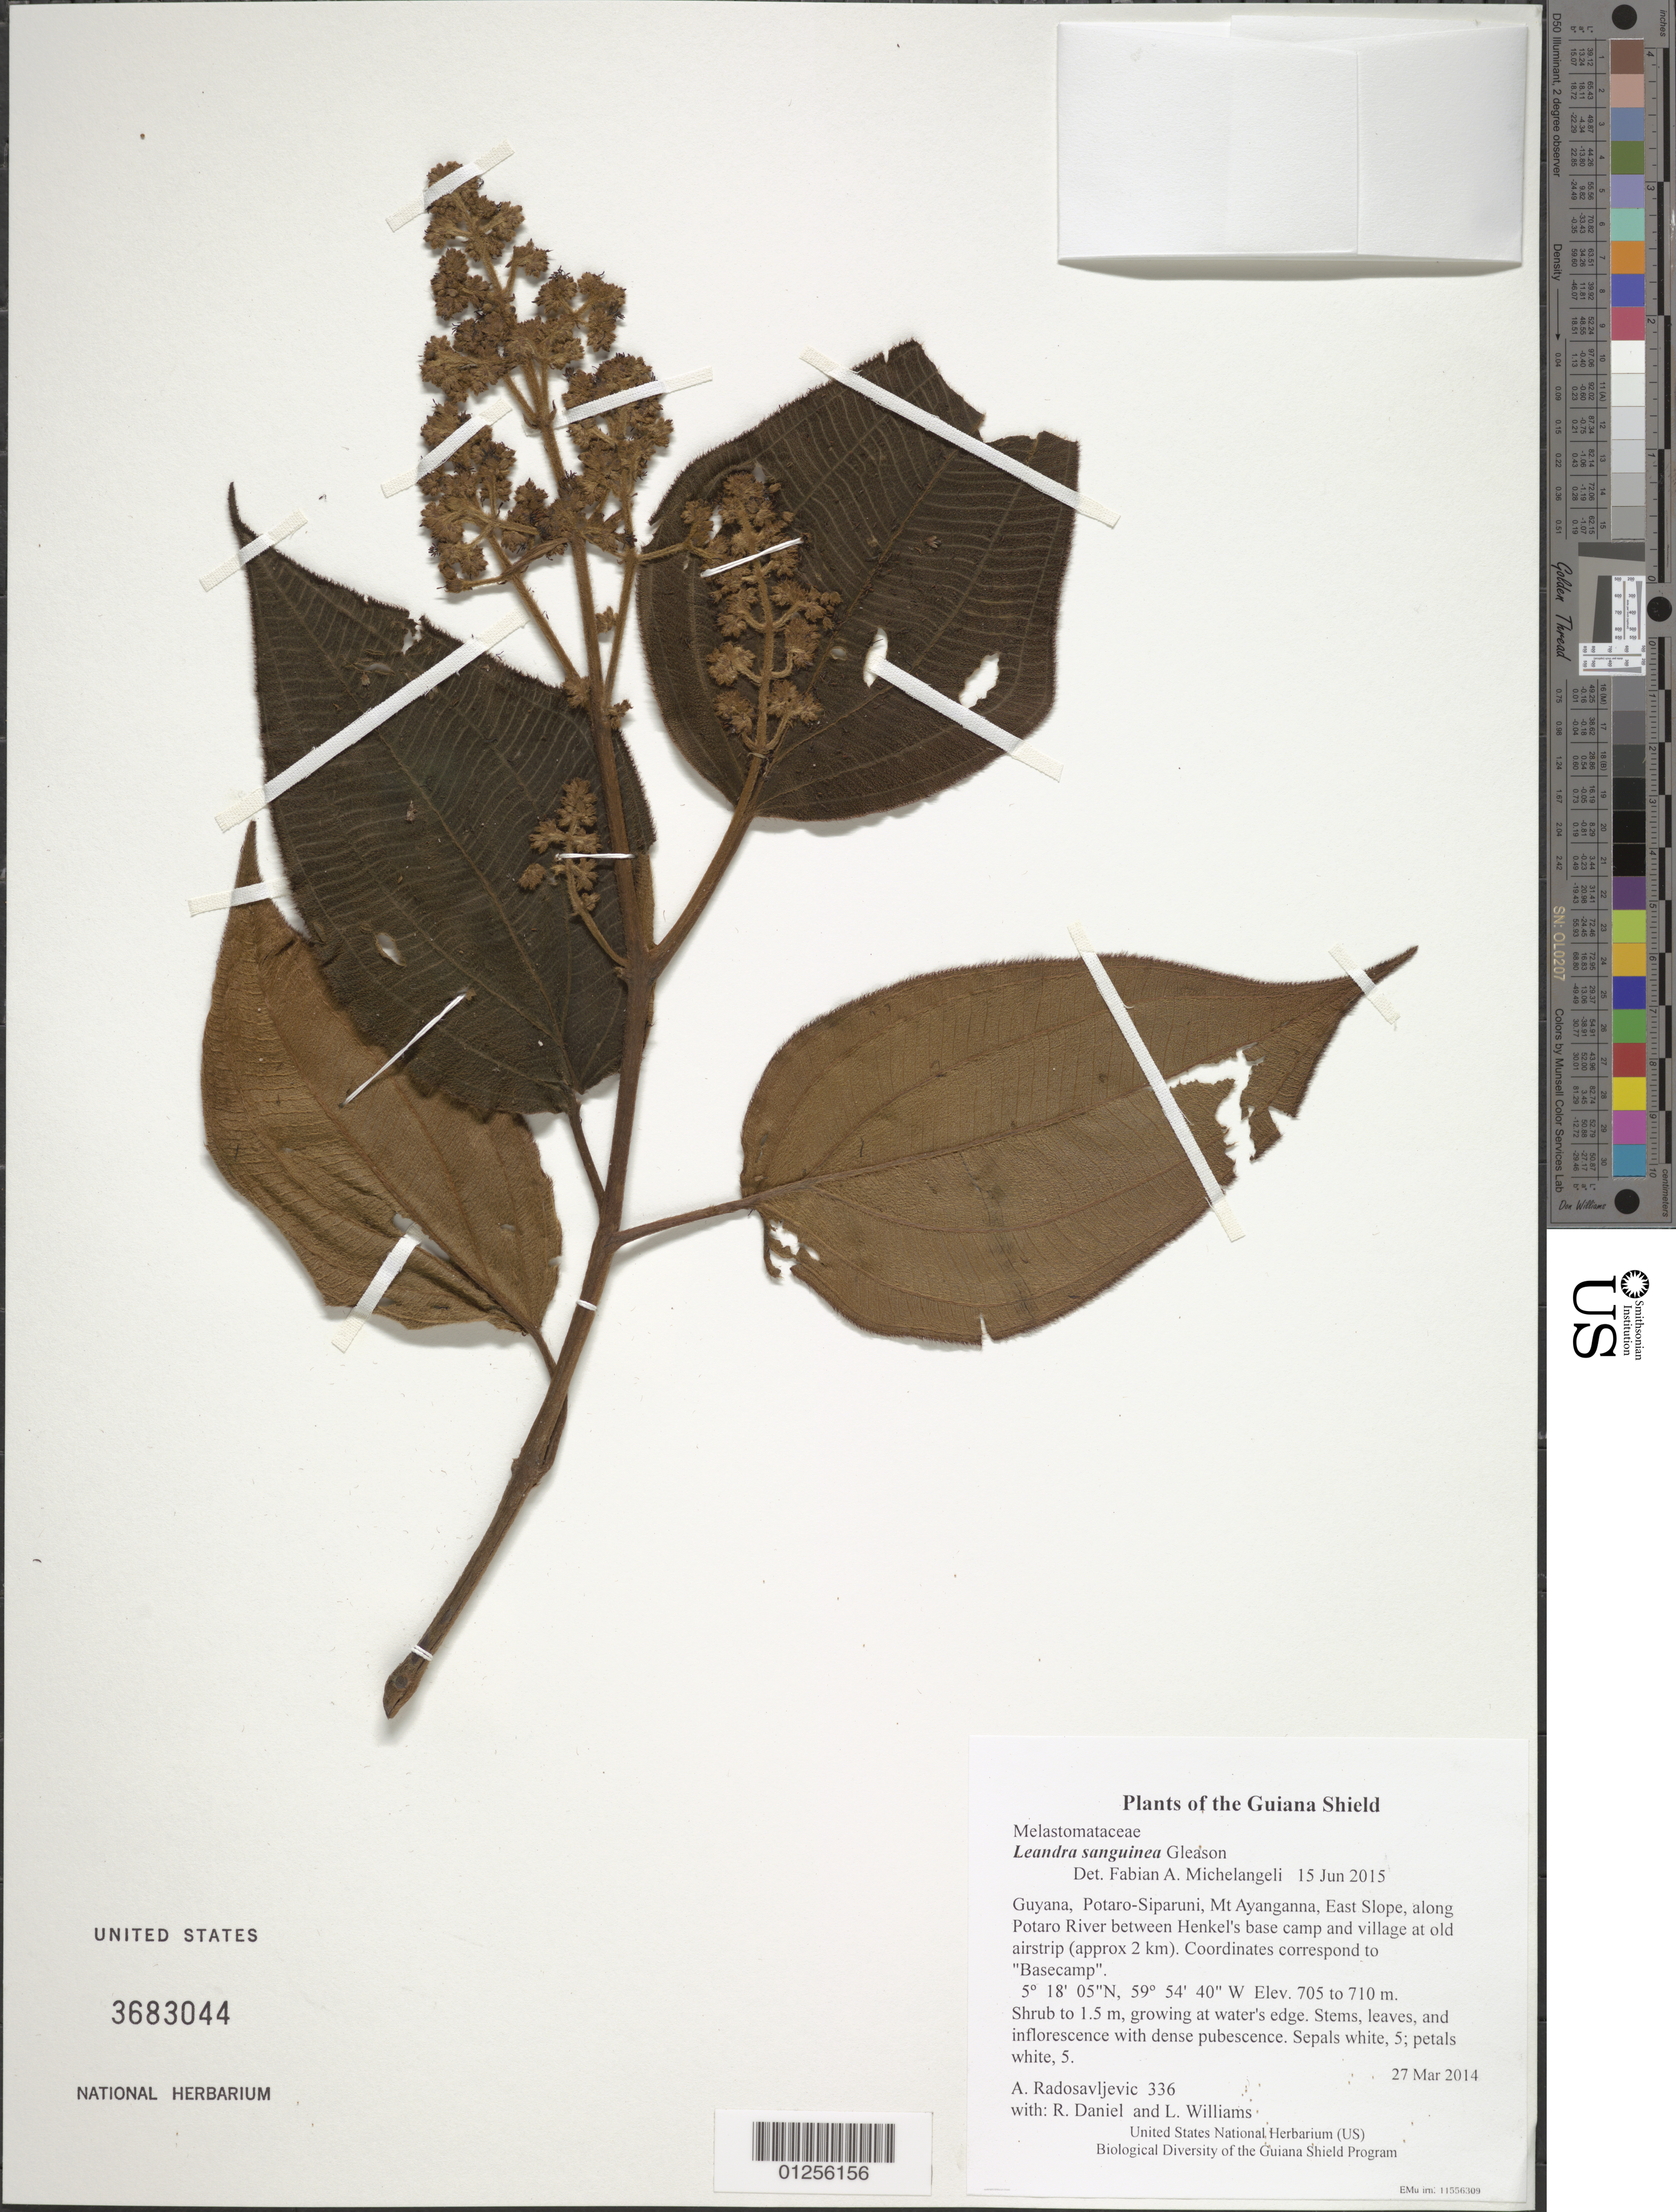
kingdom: Plantae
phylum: Tracheophyta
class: Magnoliopsida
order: Myrtales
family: Melastomataceae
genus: Leandra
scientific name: Leandra sanguinea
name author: Gleason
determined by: Michelangeli, F. A.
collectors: A. Radosavljevic, R. Daniel & L. Williams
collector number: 336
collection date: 2014-03-27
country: Guyana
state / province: Potaro-Siparuni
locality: Mt Ayanganna, East Slope, along Potaro River between Henkel's base camp and village at old airstrip (approx 2 km). Coordinates correspond to "Basecamp".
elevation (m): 705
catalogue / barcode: US 3683044